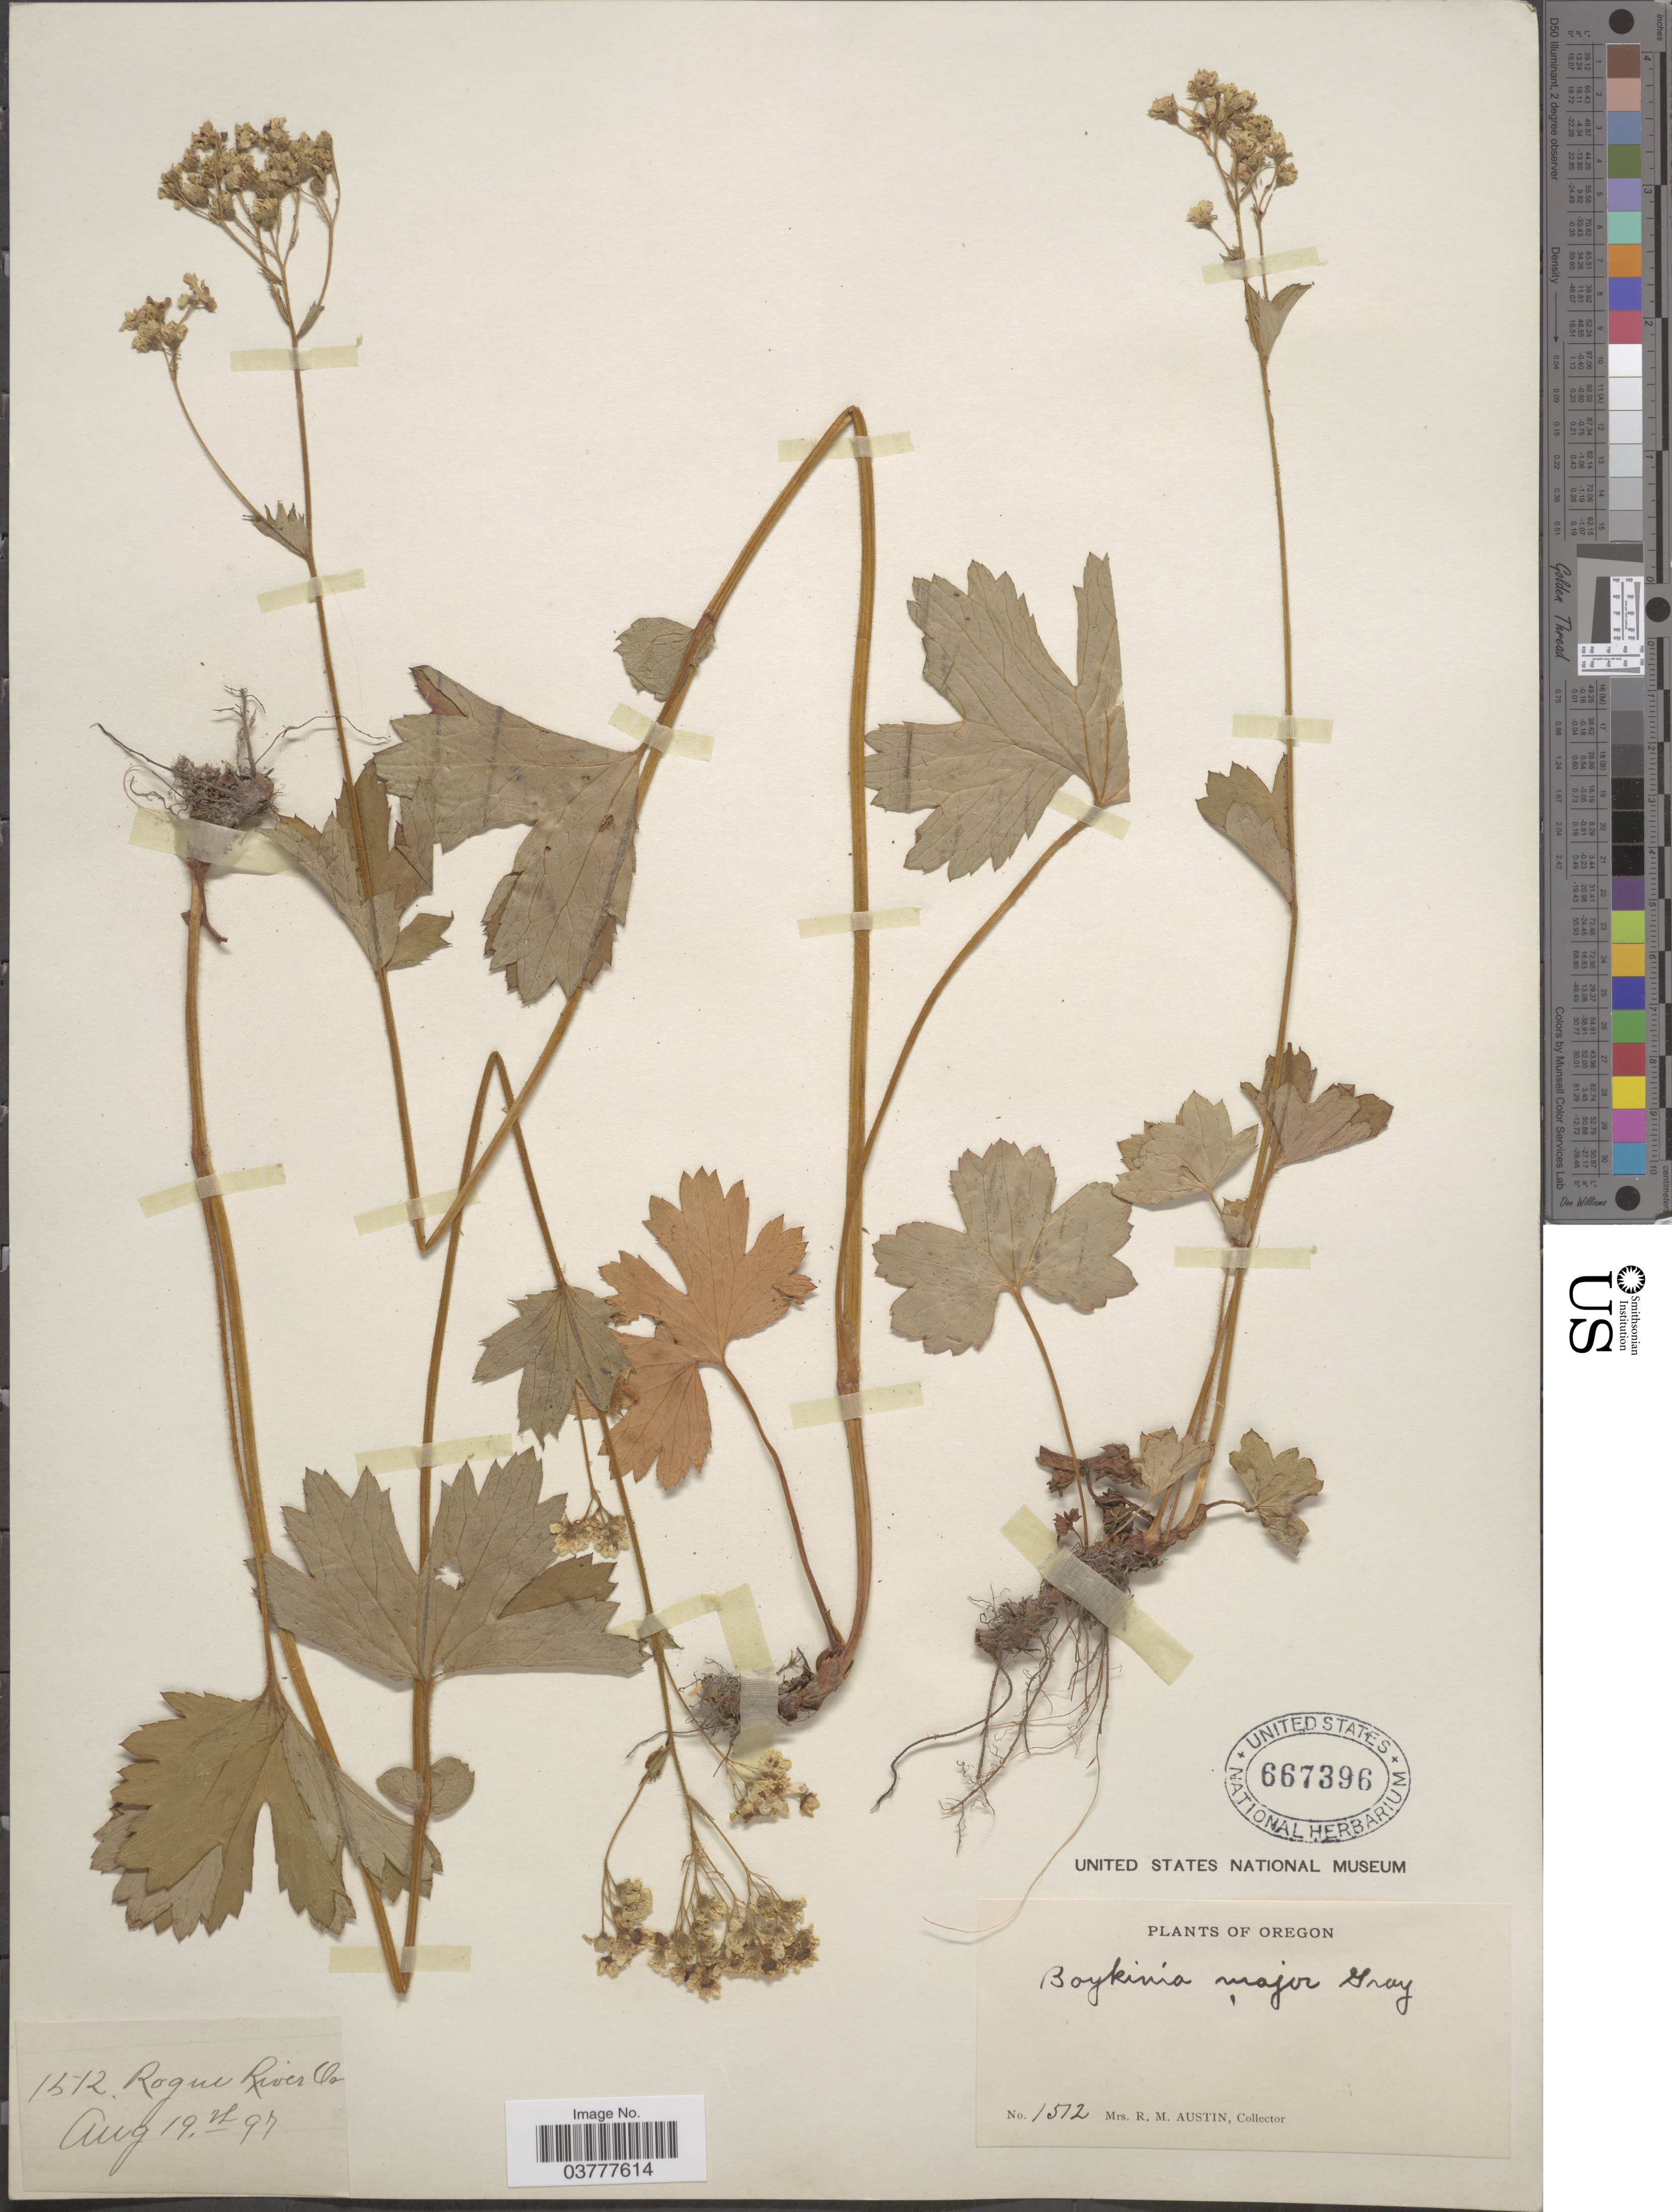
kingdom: Plantae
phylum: Tracheophyta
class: Magnoliopsida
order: Saxifragales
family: Saxifragaceae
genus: Boykinia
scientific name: Boykinia major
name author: A. Gray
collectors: R. Austin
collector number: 1572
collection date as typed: Transcribed d/m/y: 19/8/97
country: United States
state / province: Oregon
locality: Rogue River.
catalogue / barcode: US 667396